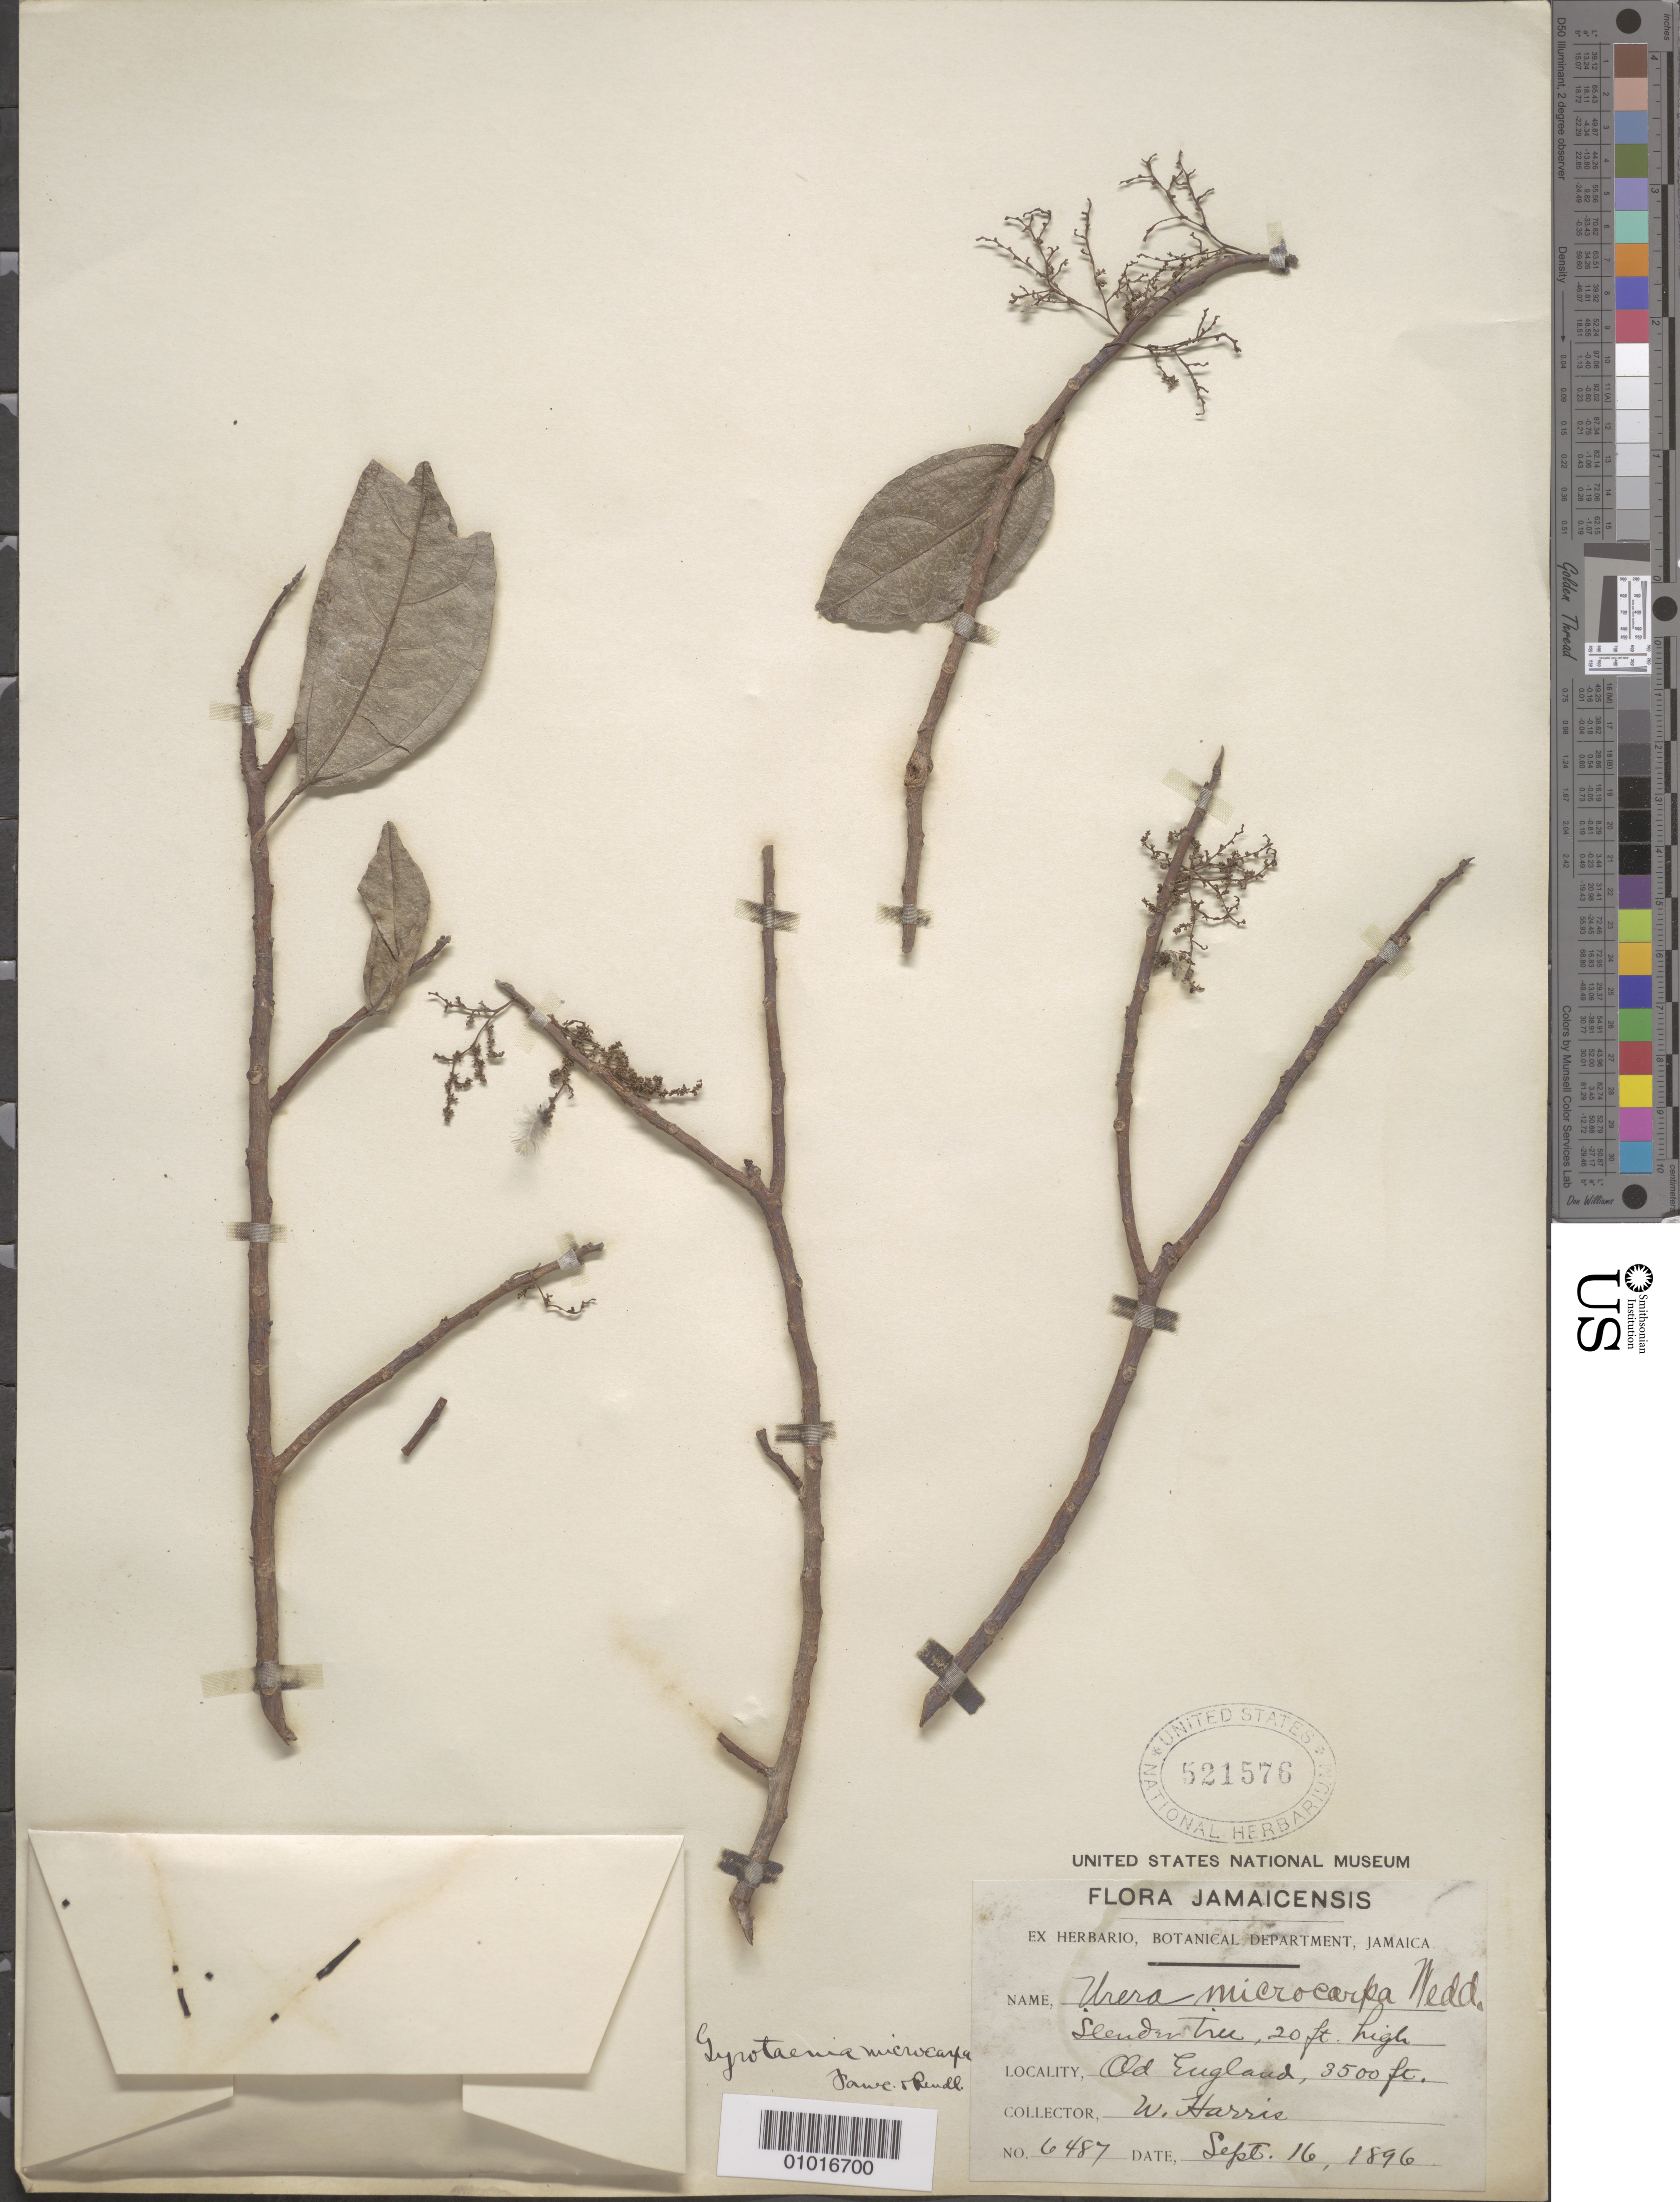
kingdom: Plantae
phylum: Tracheophyta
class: Magnoliopsida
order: Rosales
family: Urticaceae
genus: Gyrotaenia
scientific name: Gyrotaenia microcarpa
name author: (Wedd.) Fawc. & Rendle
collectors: W. Harris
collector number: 6487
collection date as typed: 16 Sep 1896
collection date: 1896-09-16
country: Jamaica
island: Jamaica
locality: Old England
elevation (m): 1067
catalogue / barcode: US 521576